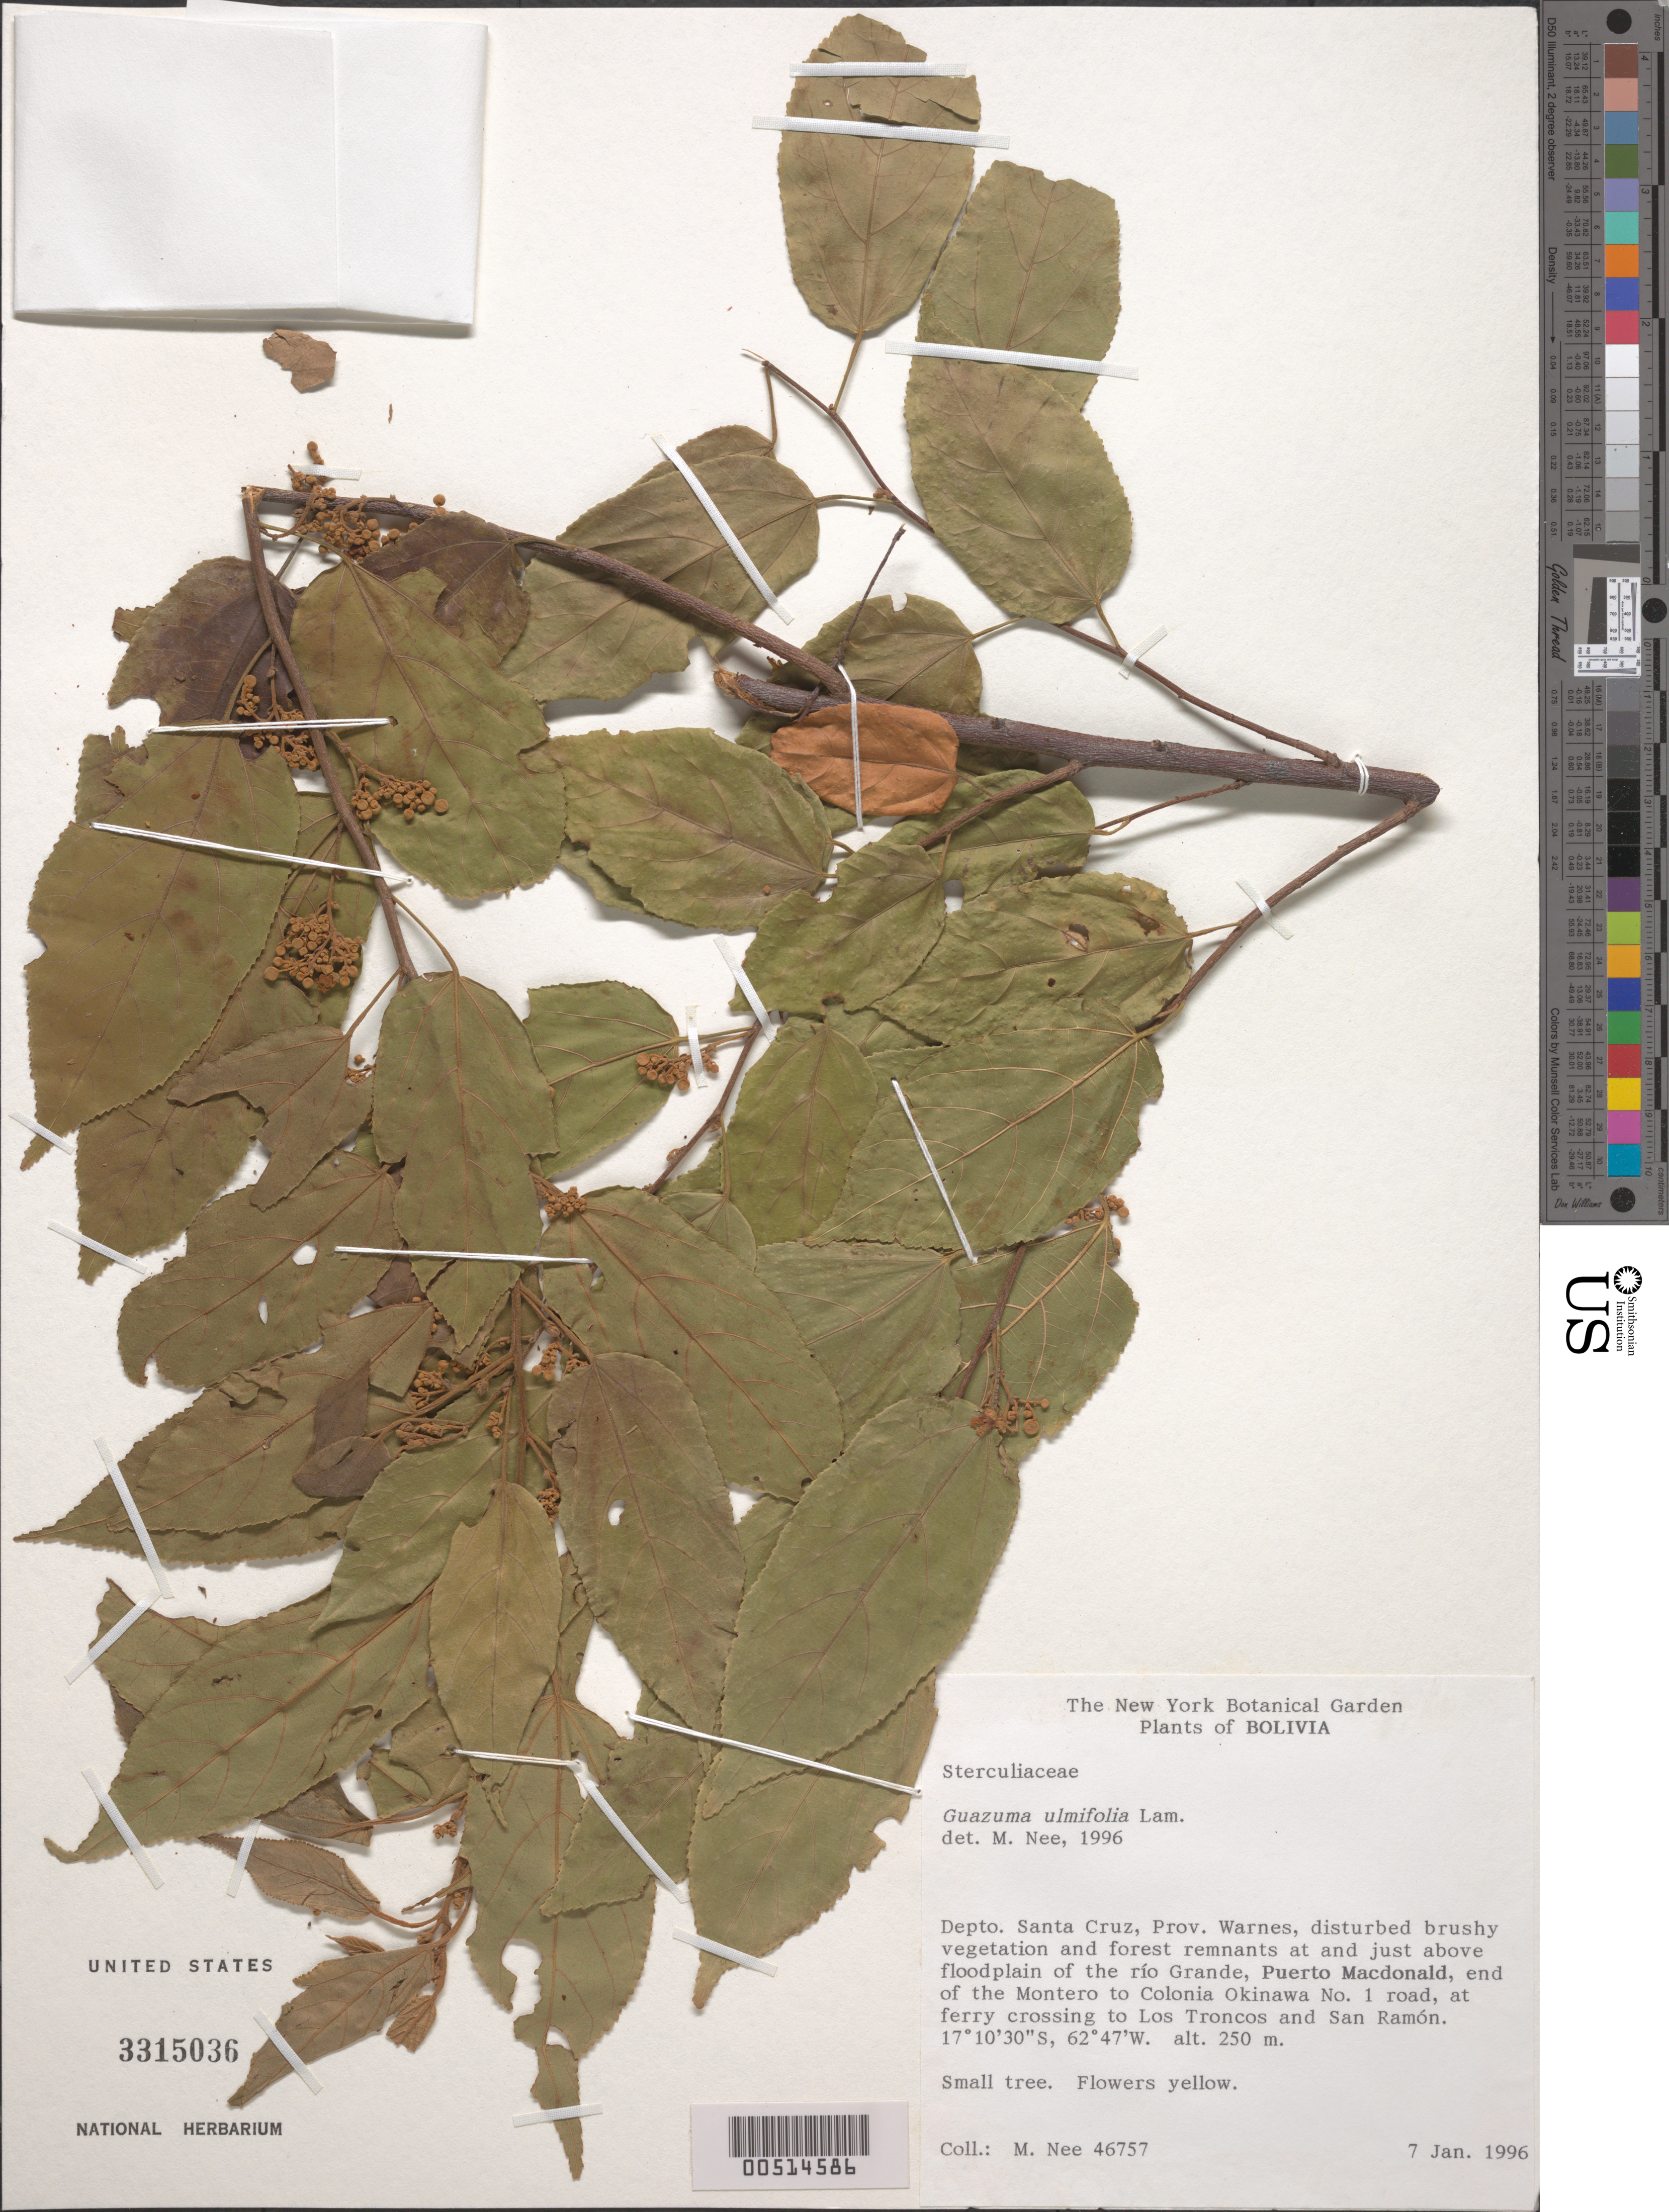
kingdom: Plantae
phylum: Tracheophyta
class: Magnoliopsida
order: Malvales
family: Malvaceae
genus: Guazuma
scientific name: Guazuma ulmifolia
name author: Lam.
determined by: Nee, Michael H.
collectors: M. Nee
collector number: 46757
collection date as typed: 07 Jan 1996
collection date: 1996-01-07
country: Bolivia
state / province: Santa Cruz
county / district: Warnes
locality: Puerto MacDonald, end of the Montero to Colonia OkinAwa No. 1 road, at ferry crossing to Los Troncos and San Ramón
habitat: disturbed brushy vegetation and forest remnants at and just above floodplain of the río Grande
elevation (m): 250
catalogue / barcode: US 3315036